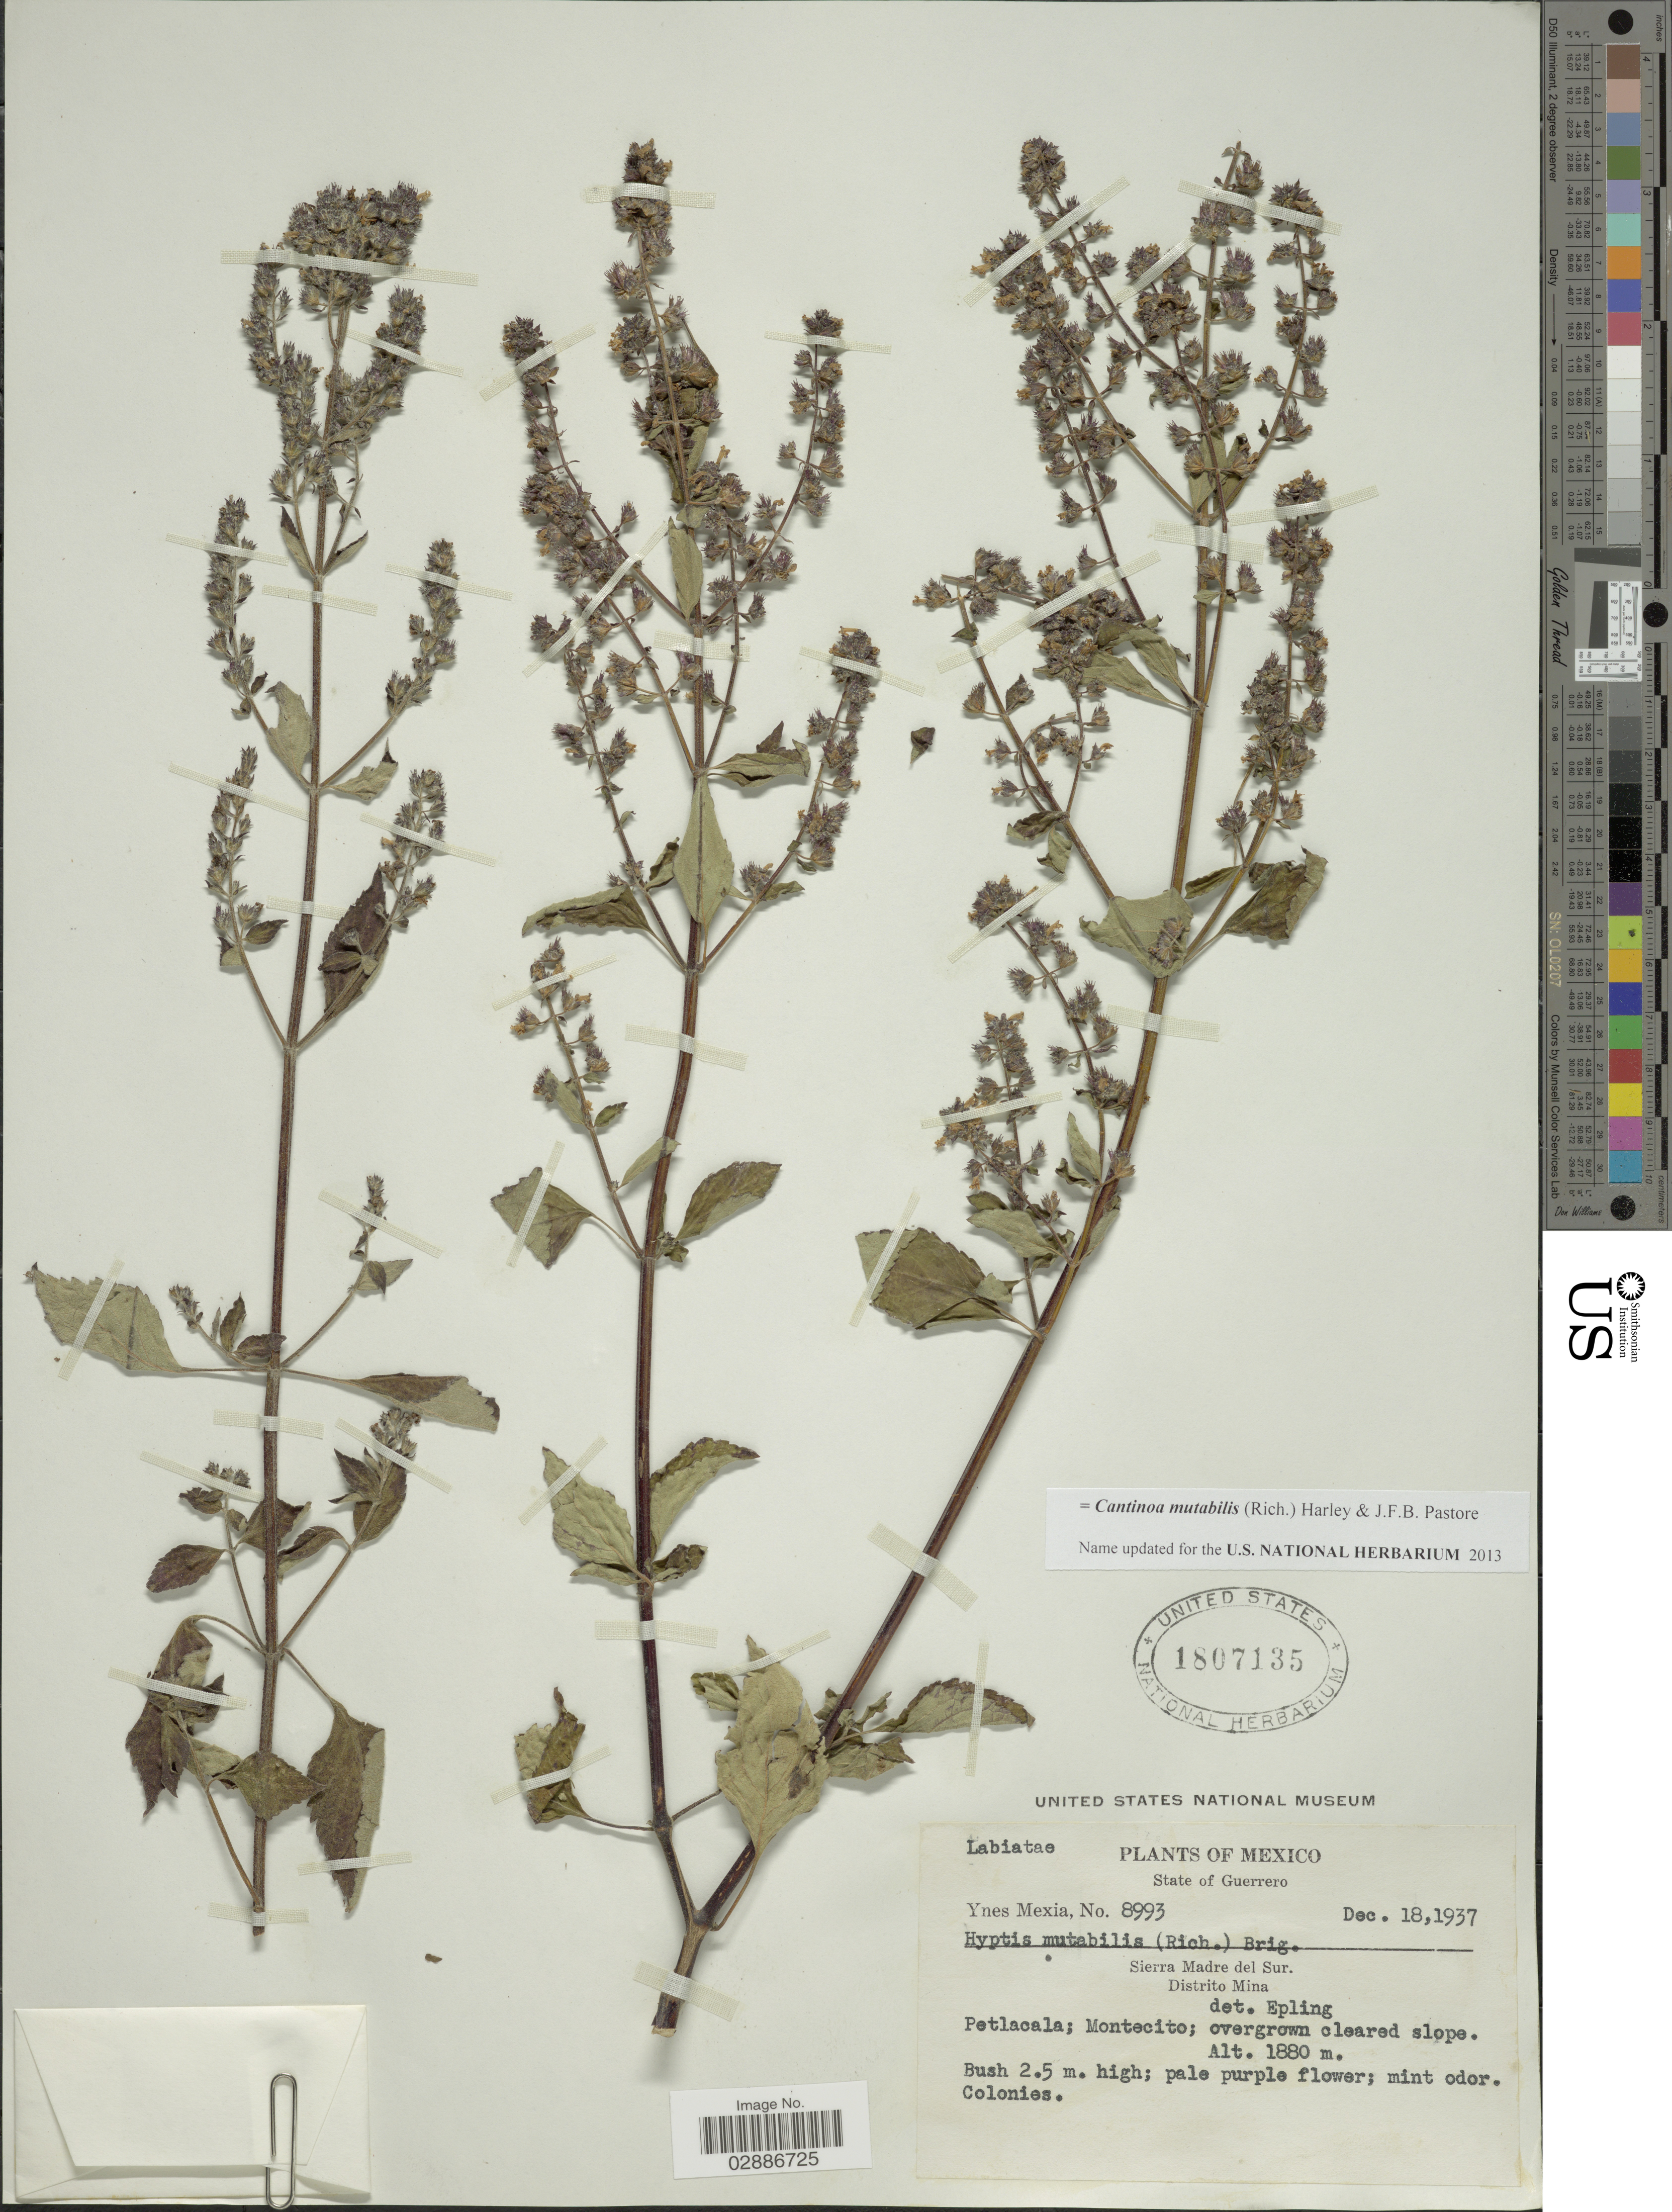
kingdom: Plantae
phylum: Tracheophyta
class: Magnoliopsida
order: Lamiales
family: Lamiaceae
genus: Cantinoa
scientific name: Cantinoa mutabilis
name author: (Epling) Harley & J.F.B. Pastore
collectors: Y. Mexia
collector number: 8993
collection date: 1937-12-18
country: Mexico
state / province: Guerrero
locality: Sierra Madre del Sur. Distrito Mina. Petlacala; Montecito.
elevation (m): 1880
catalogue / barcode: US 1807135